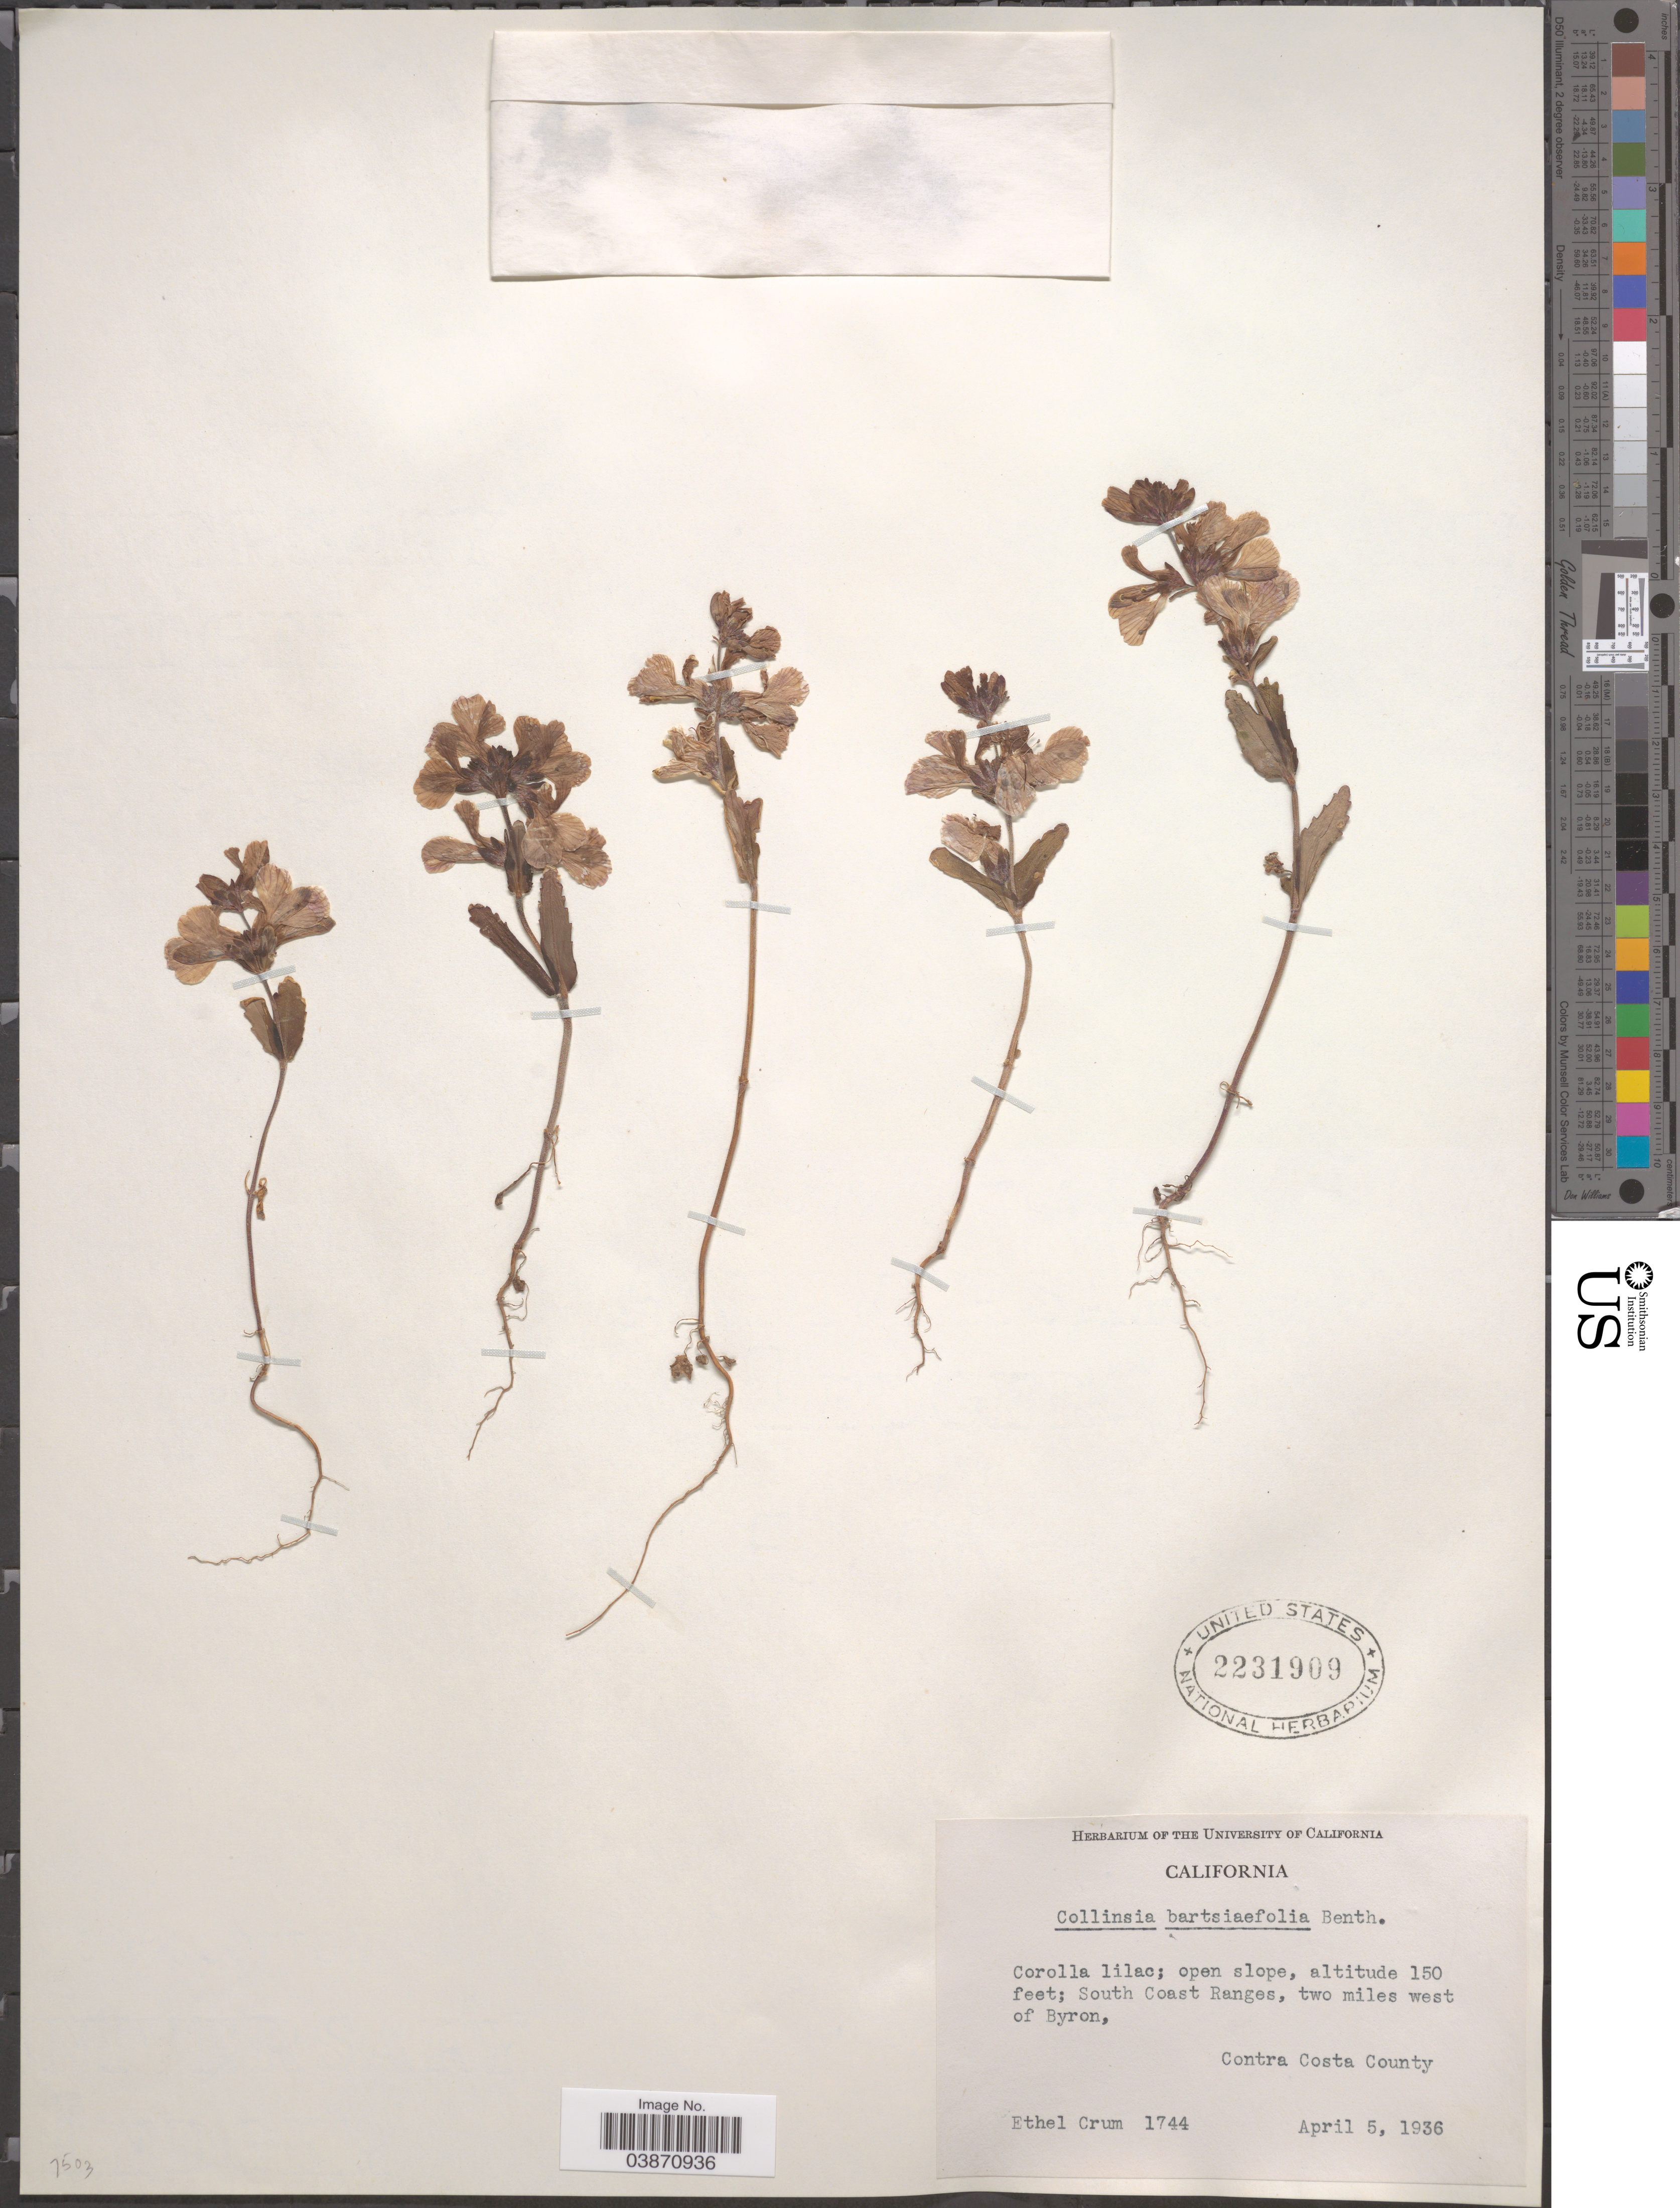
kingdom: Plantae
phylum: Tracheophyta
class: Magnoliopsida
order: Lamiales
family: Plantaginaceae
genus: Collinsia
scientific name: Collinsia bartsiifolia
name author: Benth.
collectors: E. K. Crum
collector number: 1744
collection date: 1936-04-05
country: United States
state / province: California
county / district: Contra Costa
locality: South Coast Ranges, two miles west of Byron, Contra Costa County.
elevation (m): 46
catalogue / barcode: US 2231909